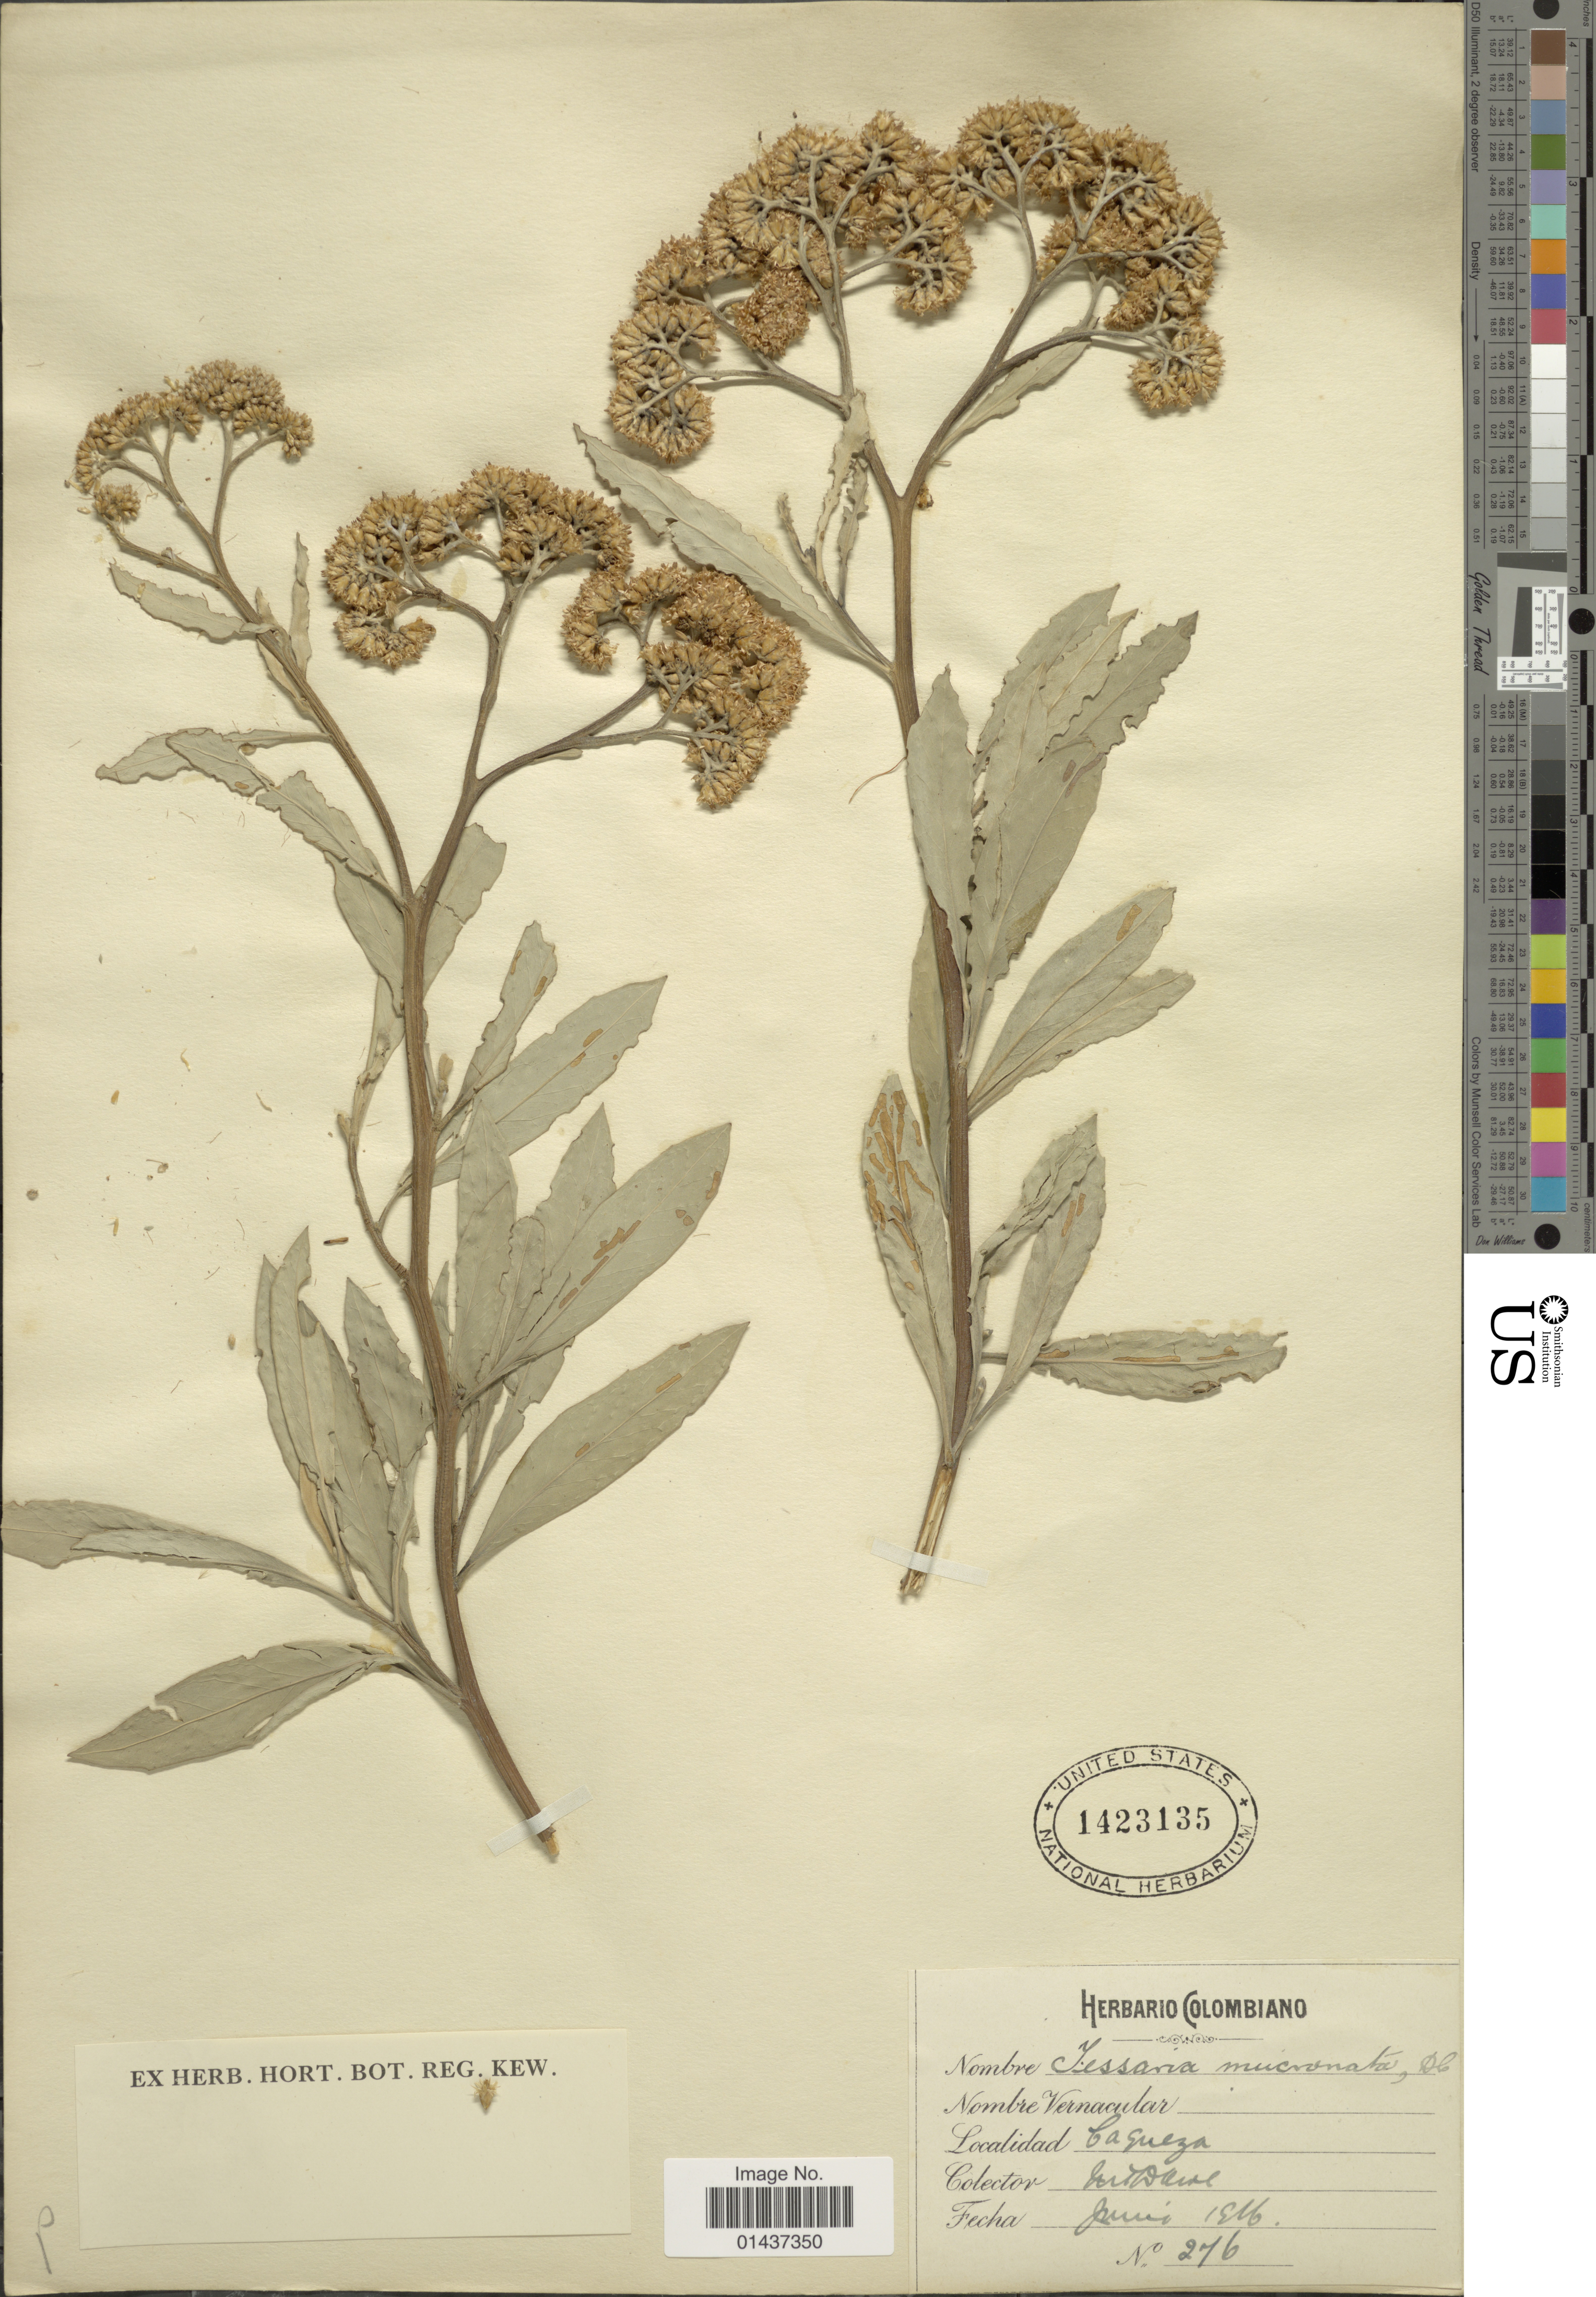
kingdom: Plantae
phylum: Tracheophyta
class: Magnoliopsida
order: Asterales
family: Asteraceae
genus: Tessaria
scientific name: Tessaria integrifolia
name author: Ruiz & Pav.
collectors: M. T. Dawe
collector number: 276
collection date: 1916-06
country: Colombia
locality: Caqueza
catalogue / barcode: US 1423135